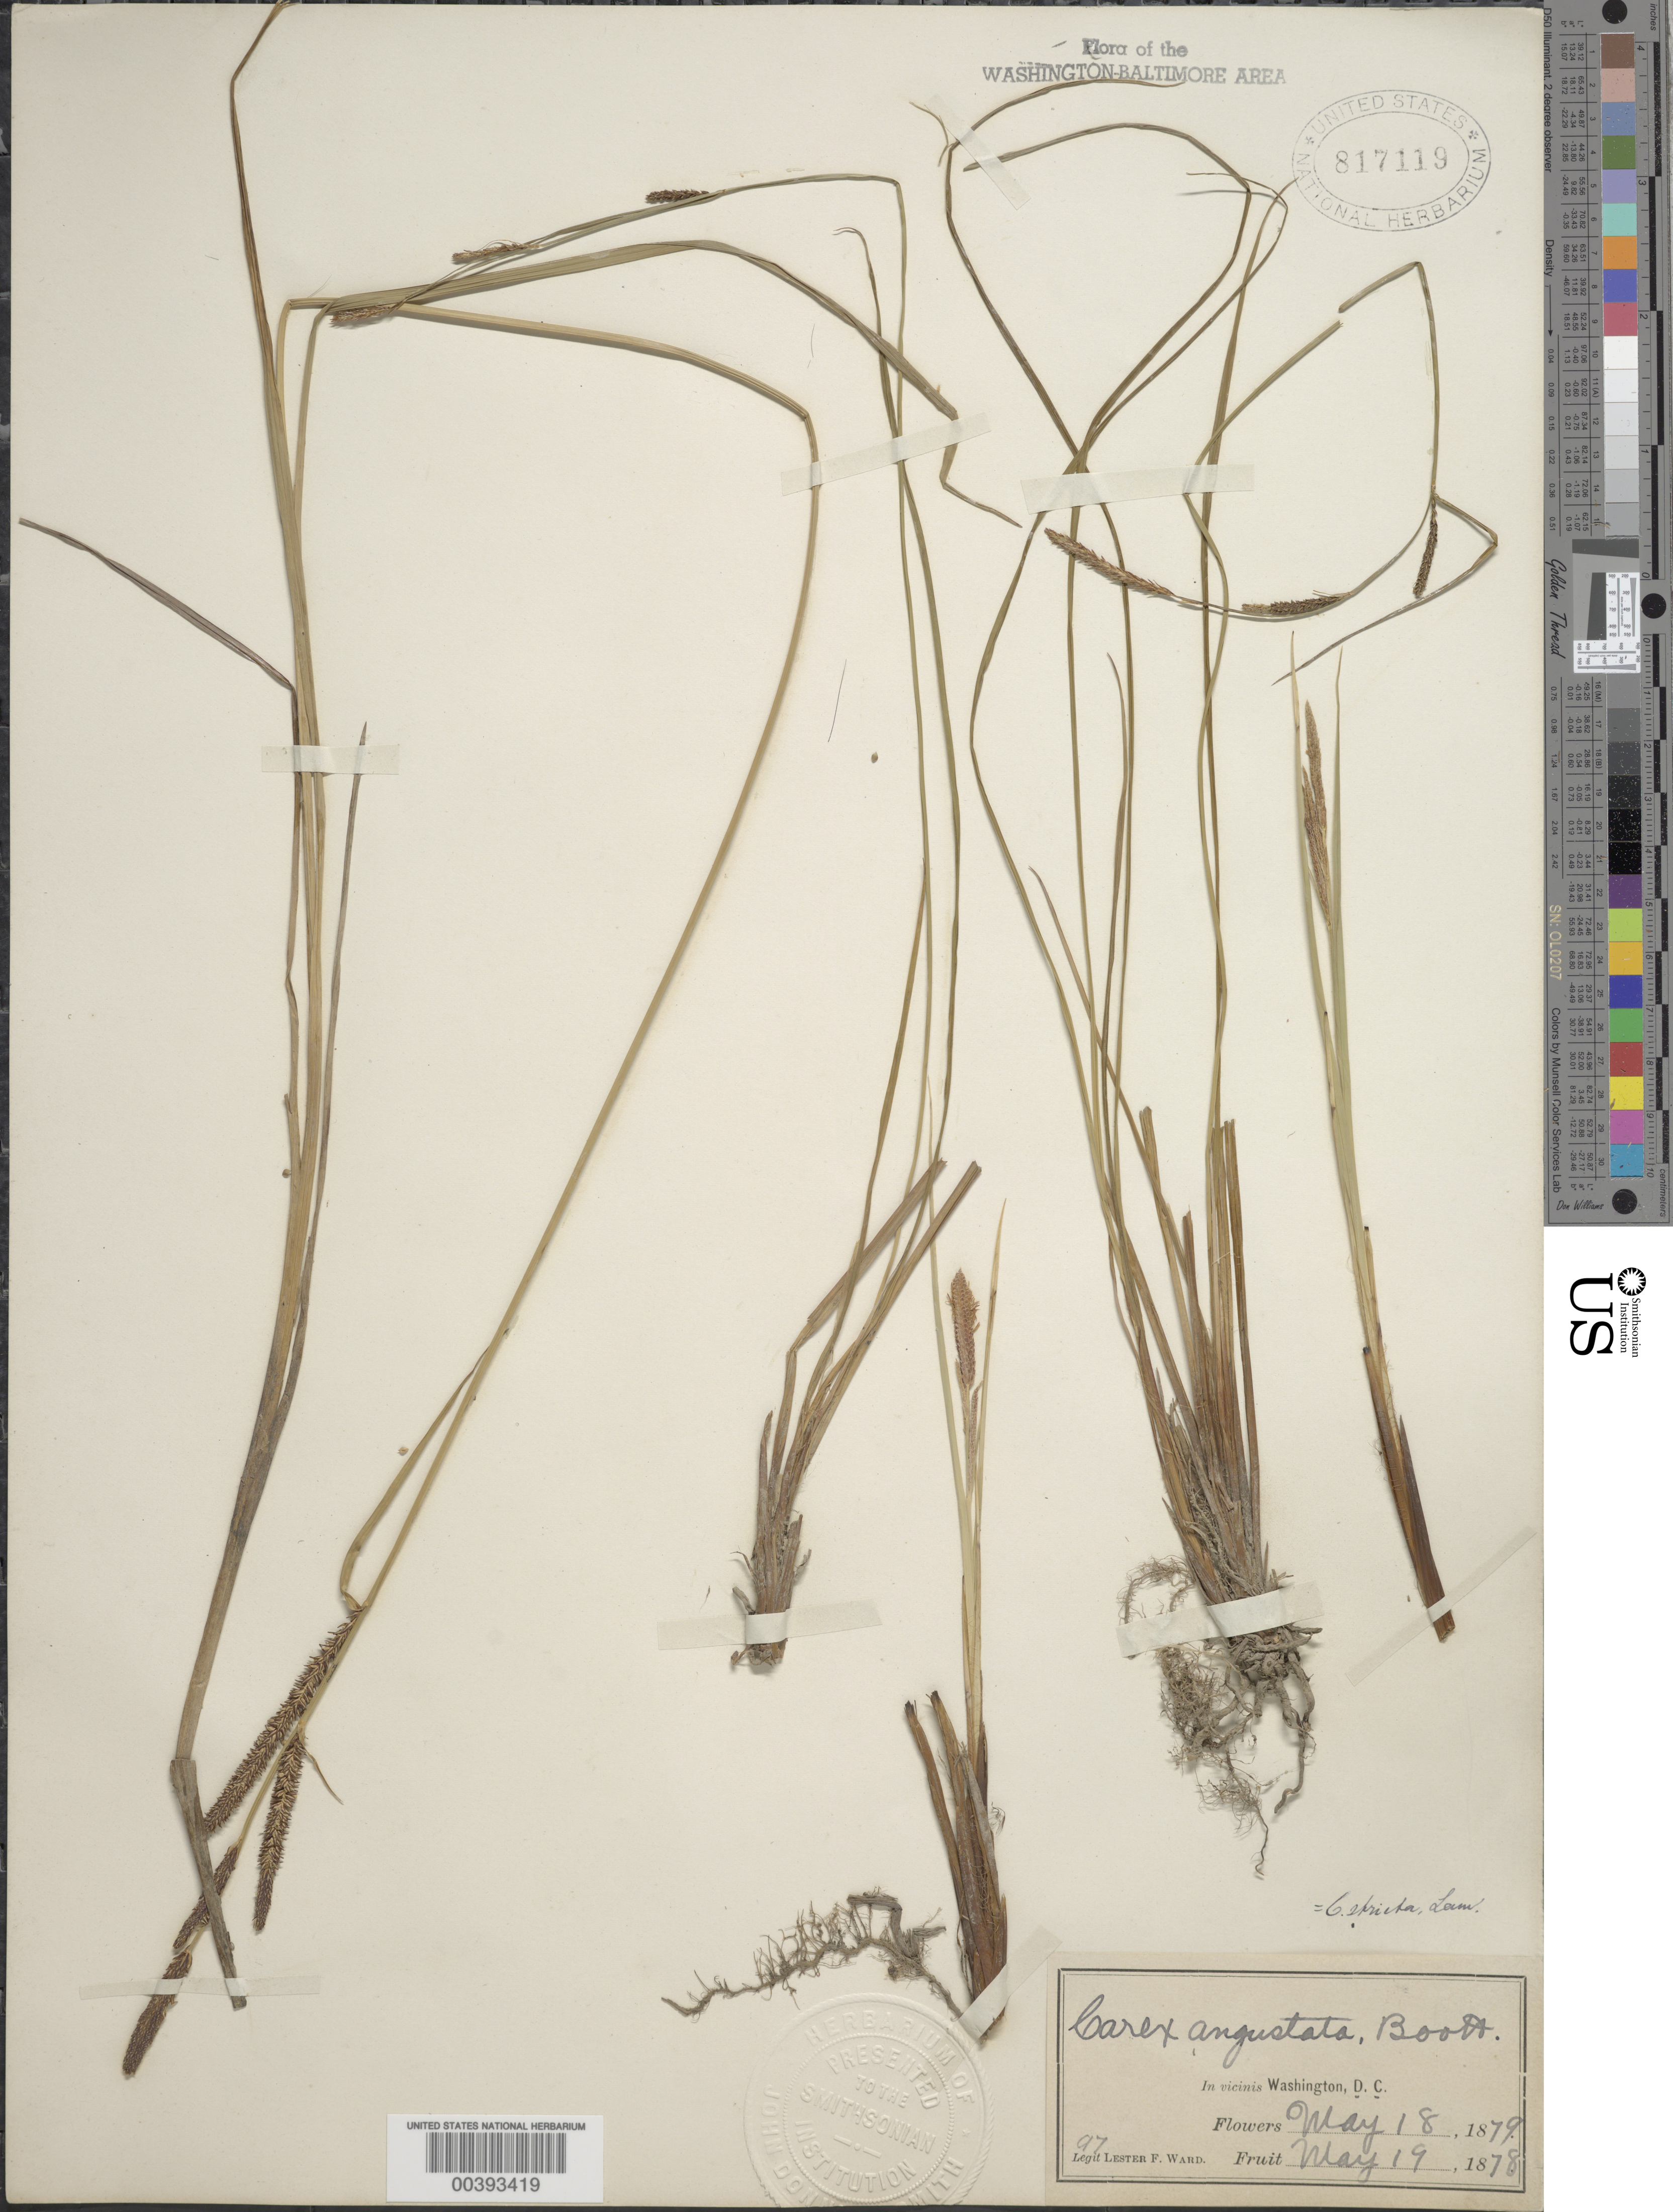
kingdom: Plantae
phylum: Tracheophyta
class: Liliopsida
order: Poales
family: Cyperaceae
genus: Carex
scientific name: Carex stricta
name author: Lam.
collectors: L. F. Ward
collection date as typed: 19 May 1878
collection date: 1878-05-19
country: United States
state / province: District of Columbia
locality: Washington DC Area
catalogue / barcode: US 817119